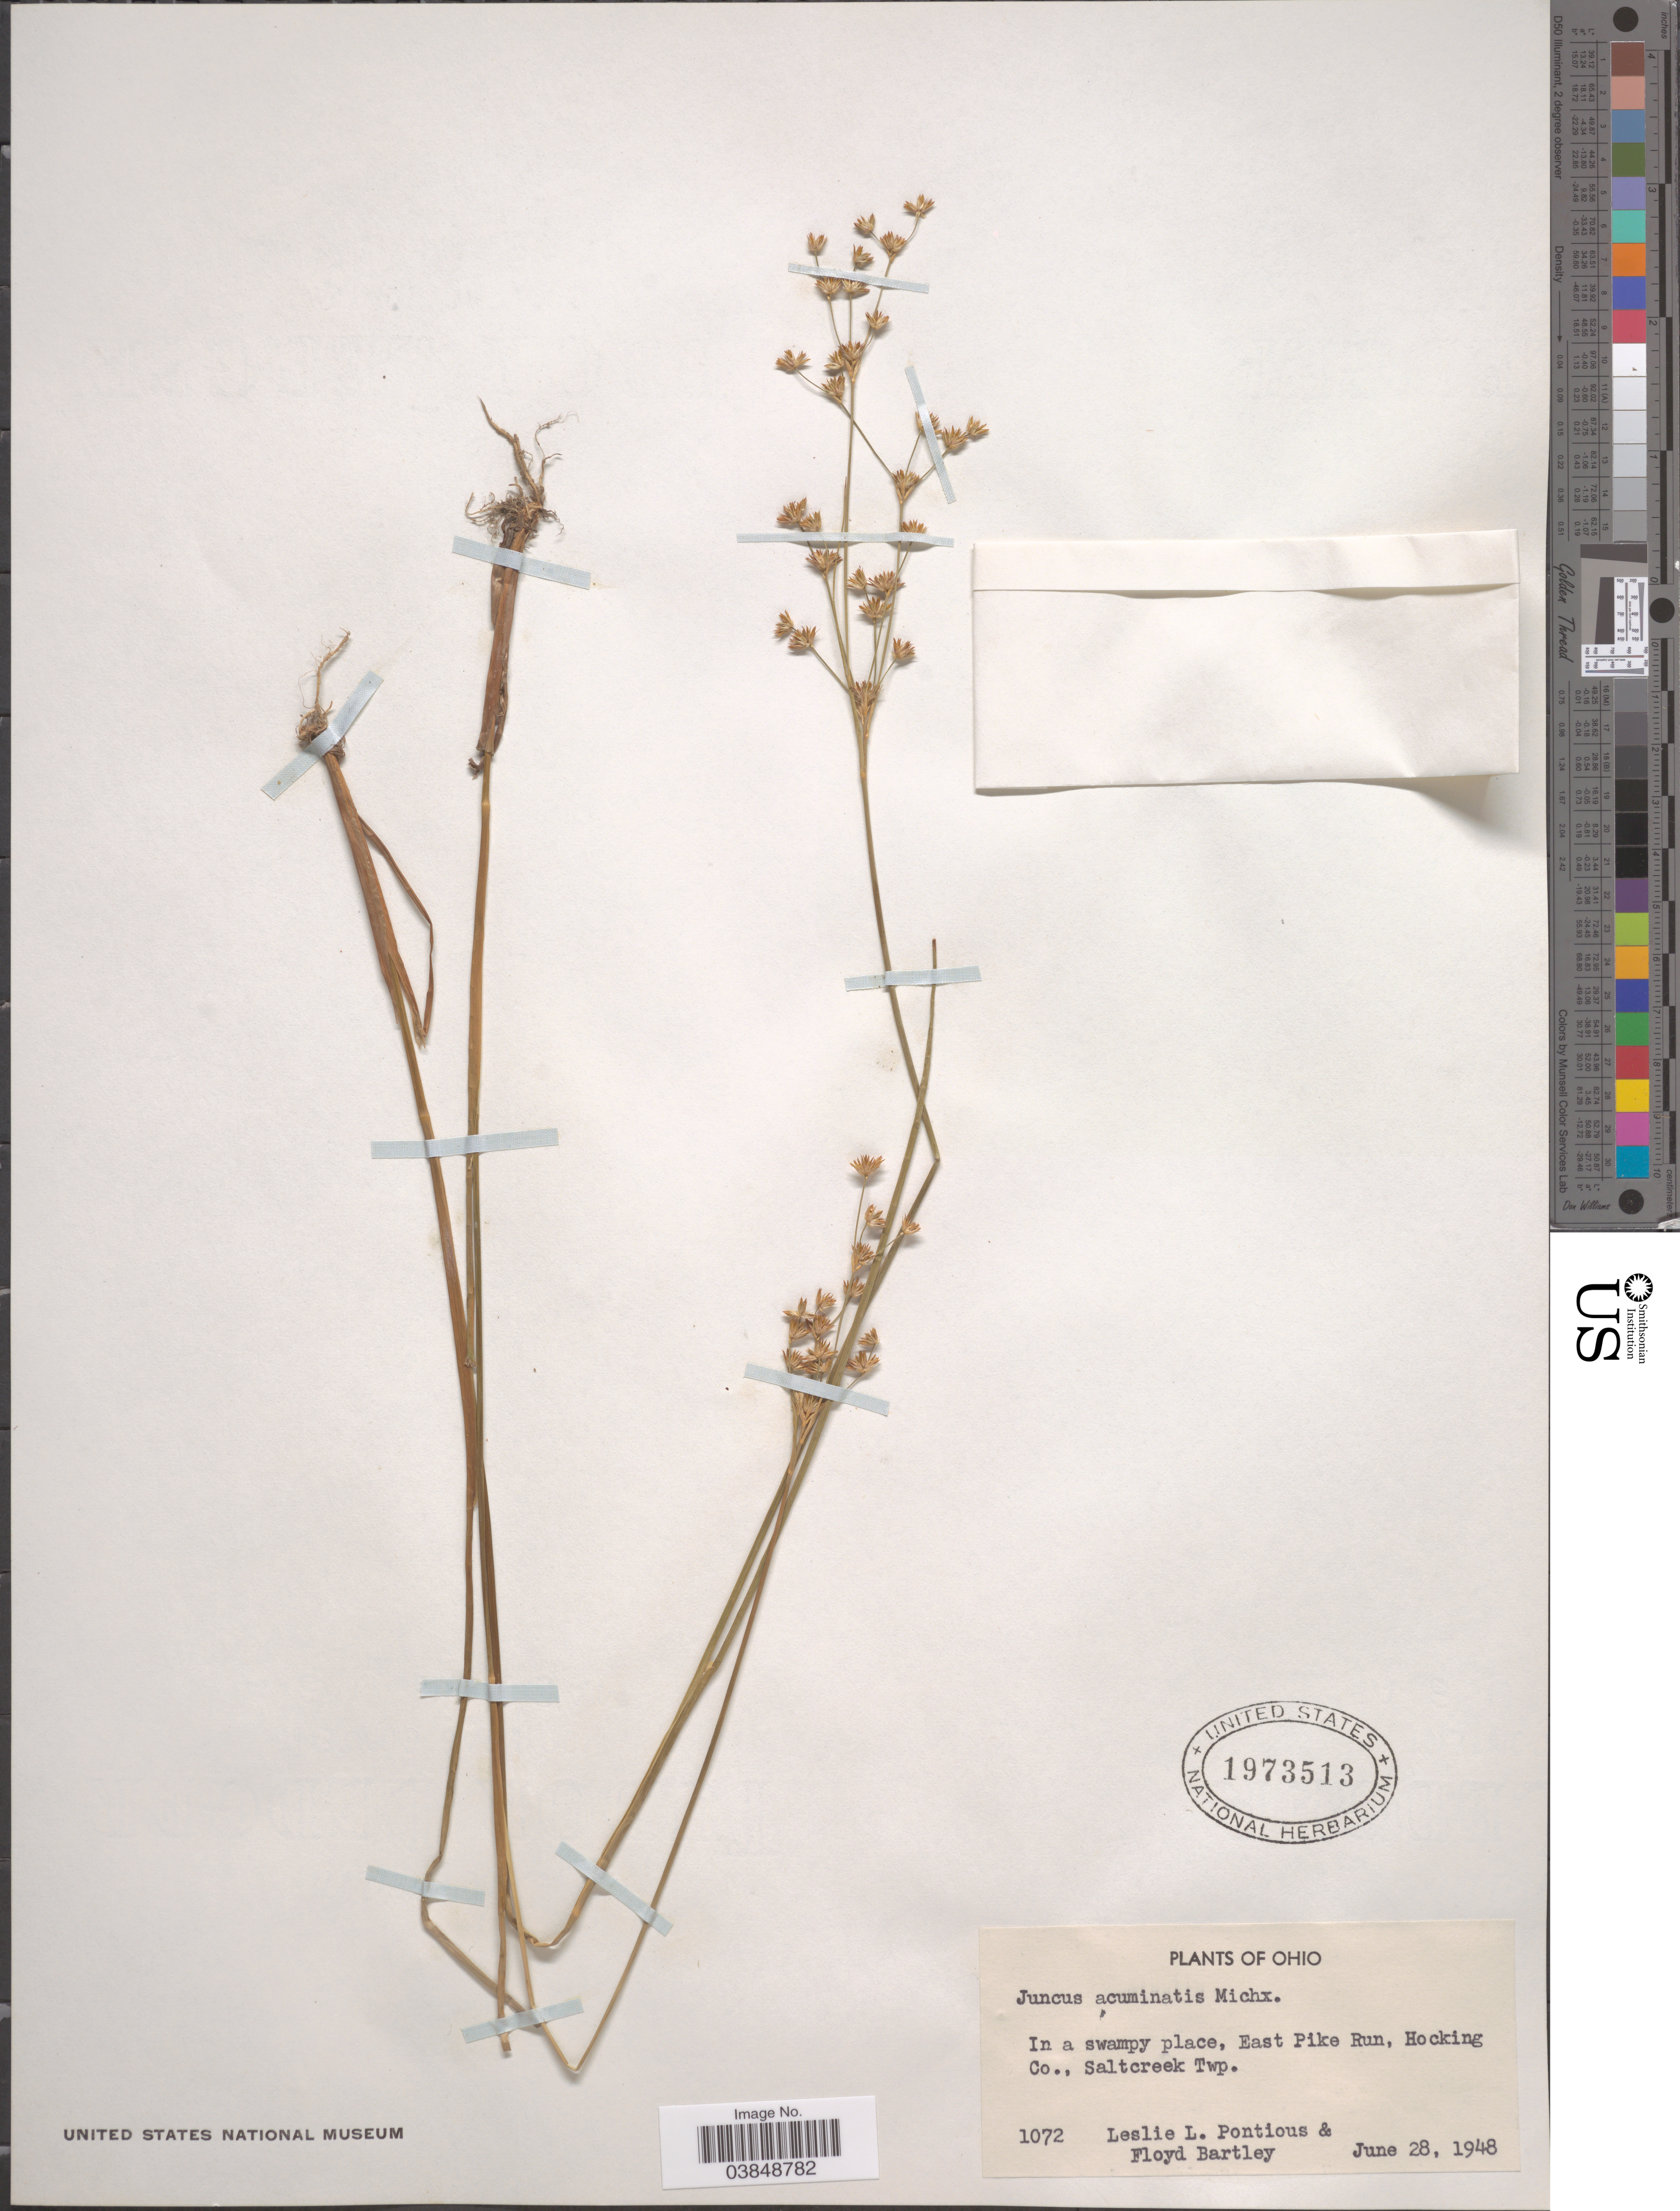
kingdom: Plantae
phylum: Tracheophyta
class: Liliopsida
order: Poales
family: Juncaceae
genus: Juncus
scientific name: Juncus acuminatus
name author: Michx.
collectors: L. Pontius & F. Bartley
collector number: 1072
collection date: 1948-06-28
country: United States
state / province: Ohio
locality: In a swampy place, East Pike Run, Hocking Co., Saltcreek Twp.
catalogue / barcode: US 1973513